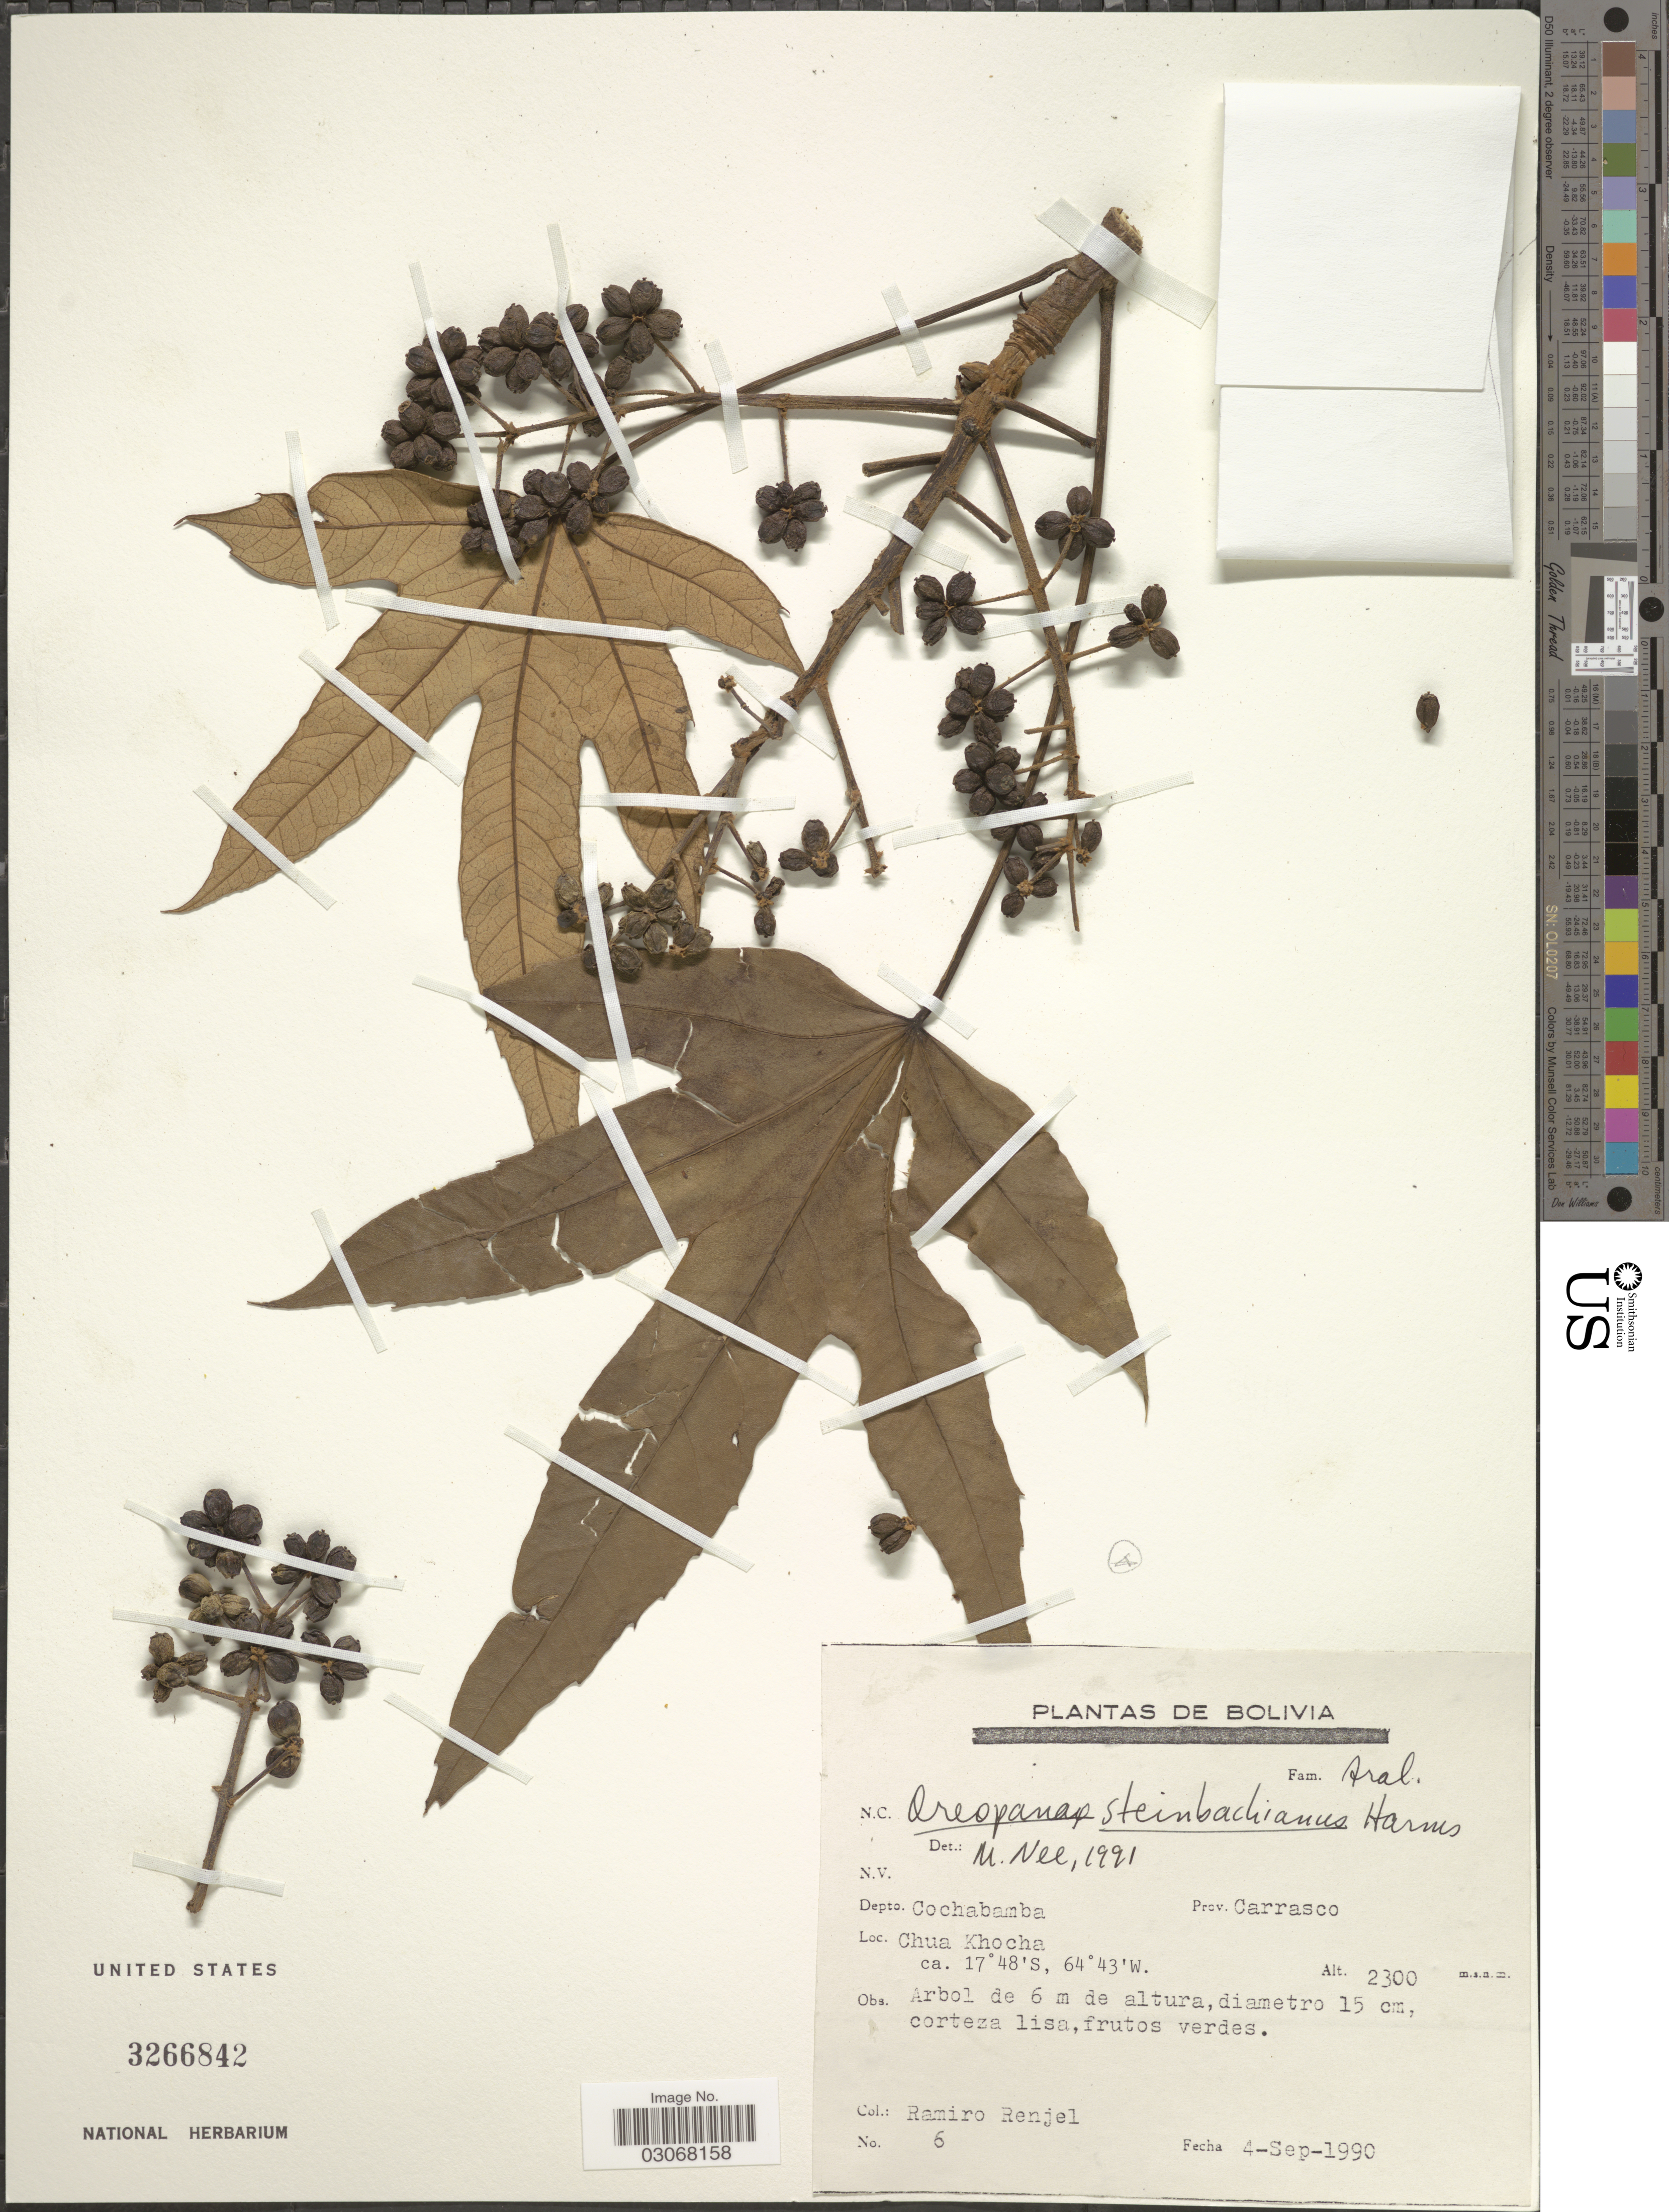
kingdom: Plantae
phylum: Tracheophyta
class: Magnoliopsida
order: Apiales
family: Araliaceae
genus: Oreopanax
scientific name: Oreopanax steinbachianus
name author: Harms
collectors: R. Renjel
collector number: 6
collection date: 1990-09-04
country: Bolivia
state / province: Cochabamba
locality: Depto. Cochabamba. Prov. Carrasco. Chua Khocha.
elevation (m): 2300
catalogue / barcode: US 3266842